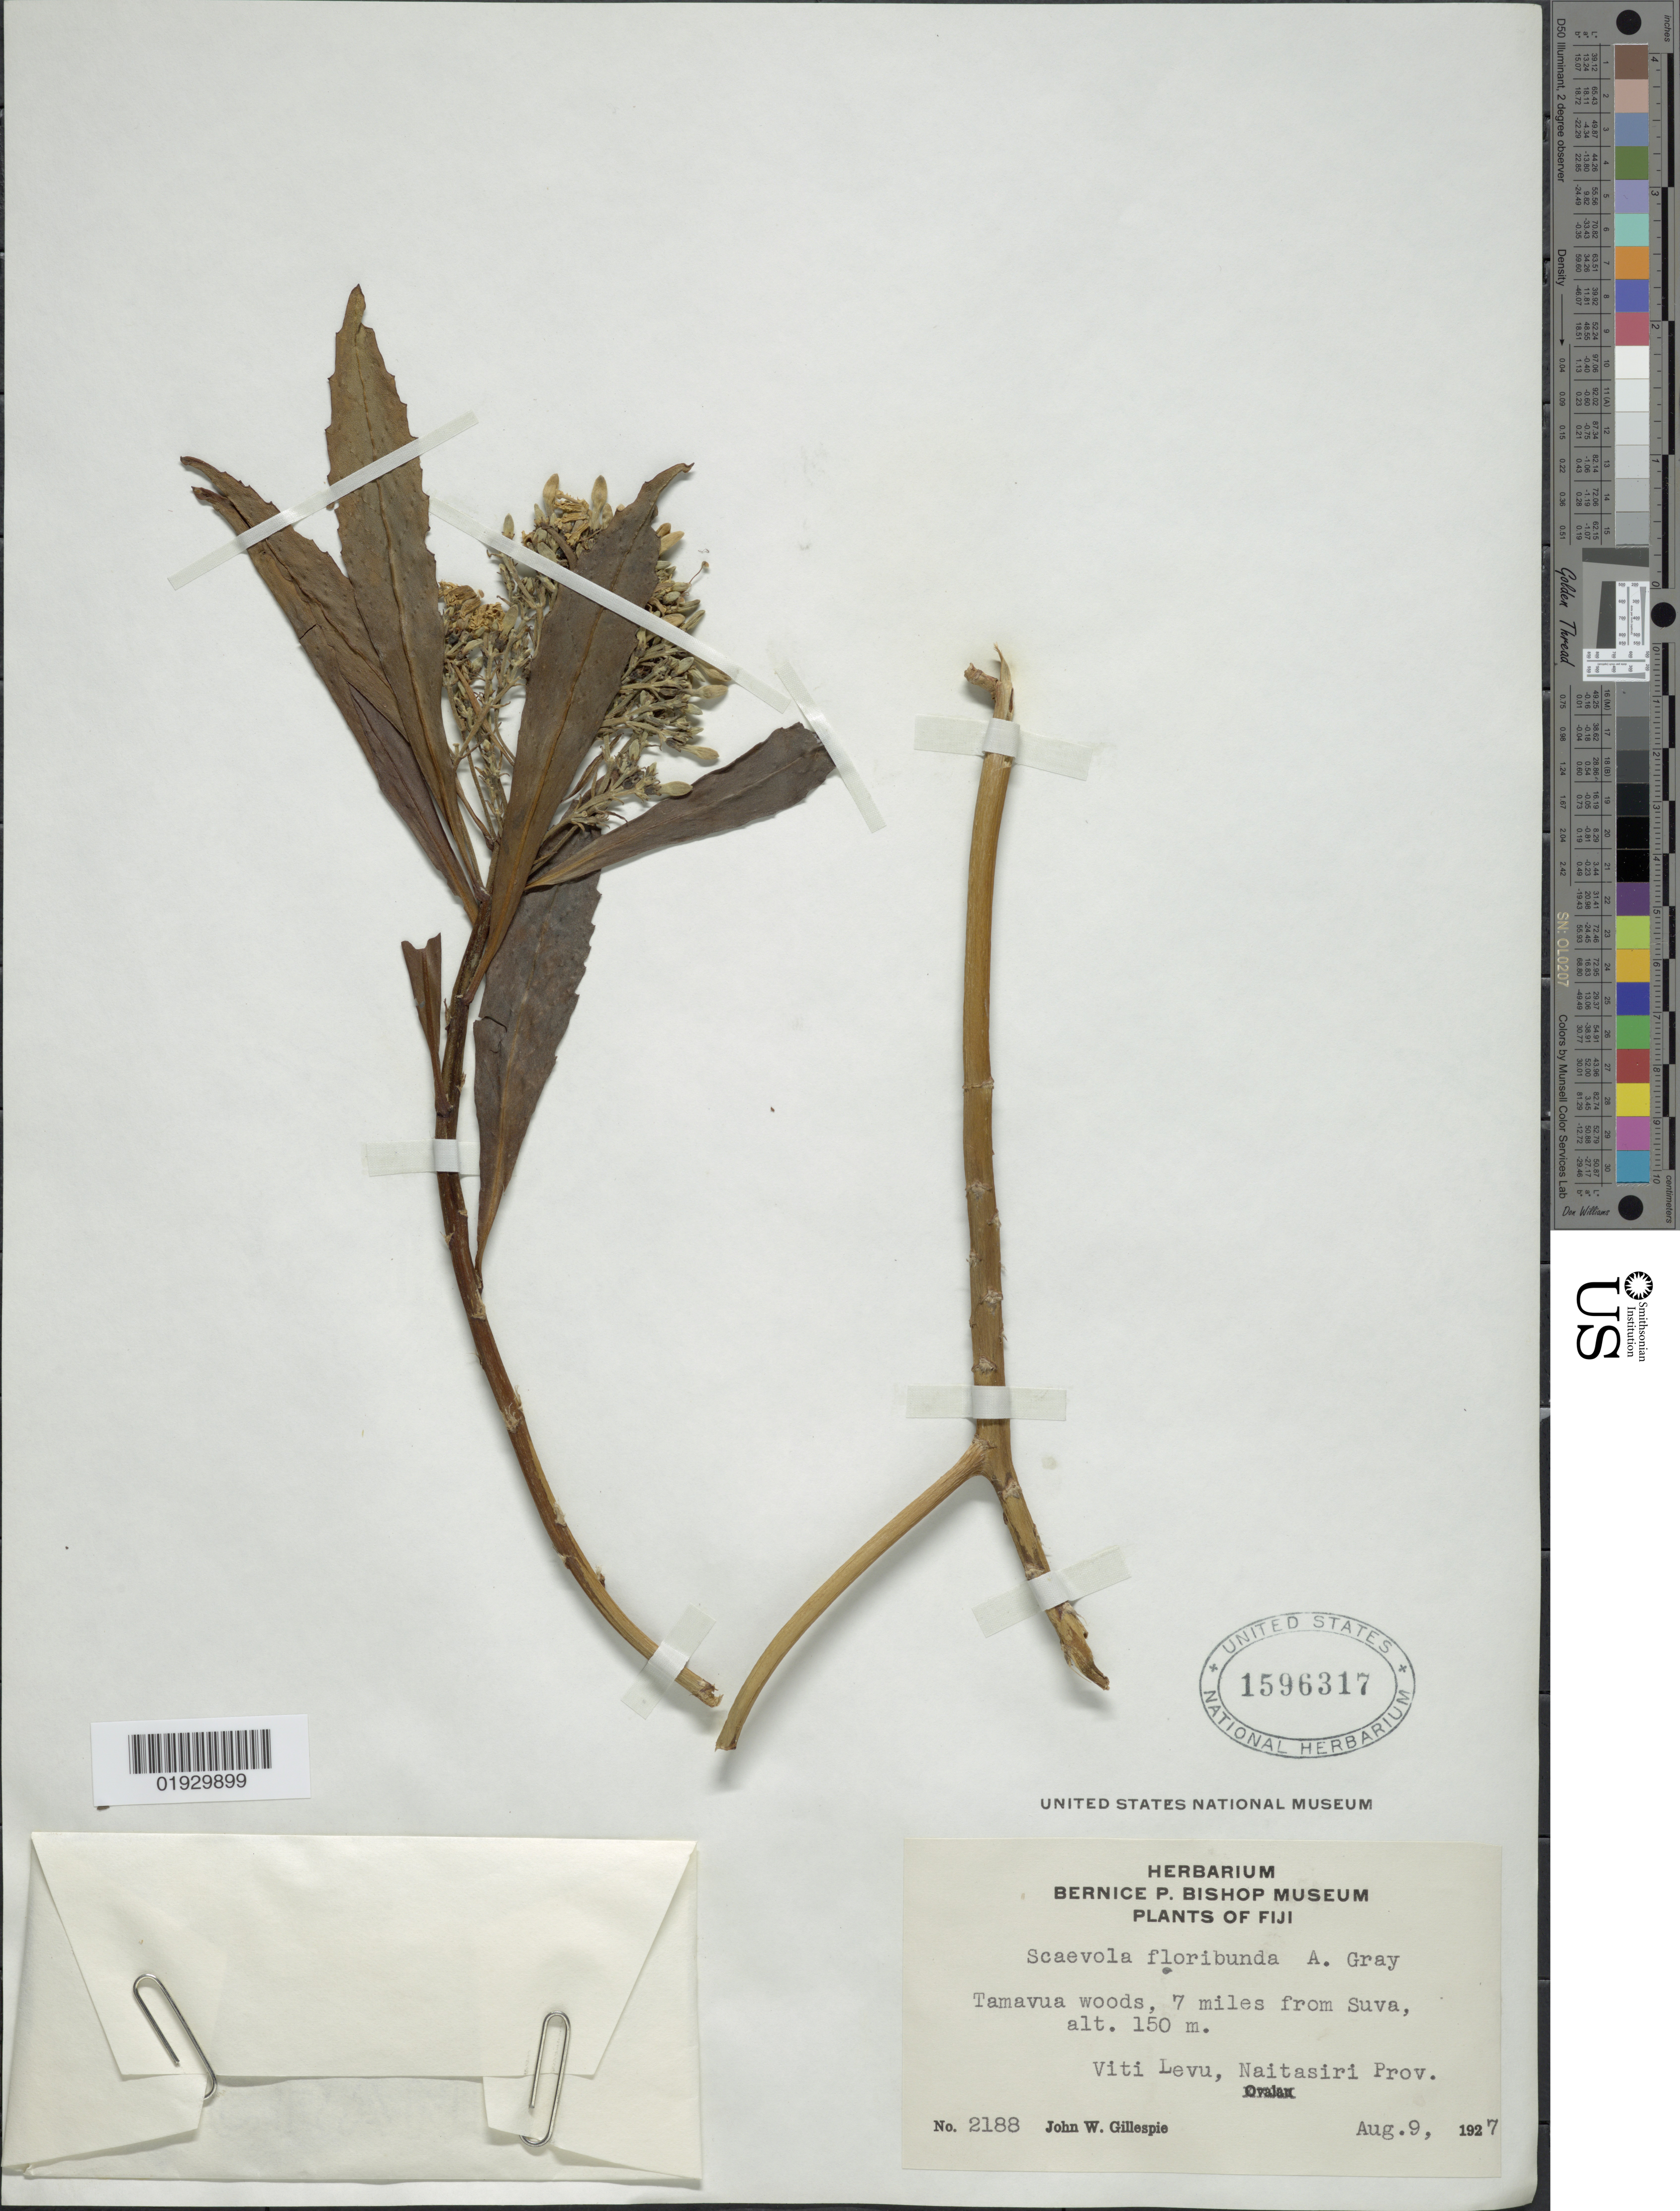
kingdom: Plantae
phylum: Tracheophyta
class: Magnoliopsida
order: Asterales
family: Goodeniaceae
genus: Scaevola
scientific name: Scaevola floribunda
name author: A. Gray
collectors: J. W. Gillespie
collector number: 2188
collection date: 1927-08-09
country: Fiji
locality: Tamavua woods, 7 miles from Suva. Viti Levu, Naitasiri Prov.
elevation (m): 150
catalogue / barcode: US 1596317